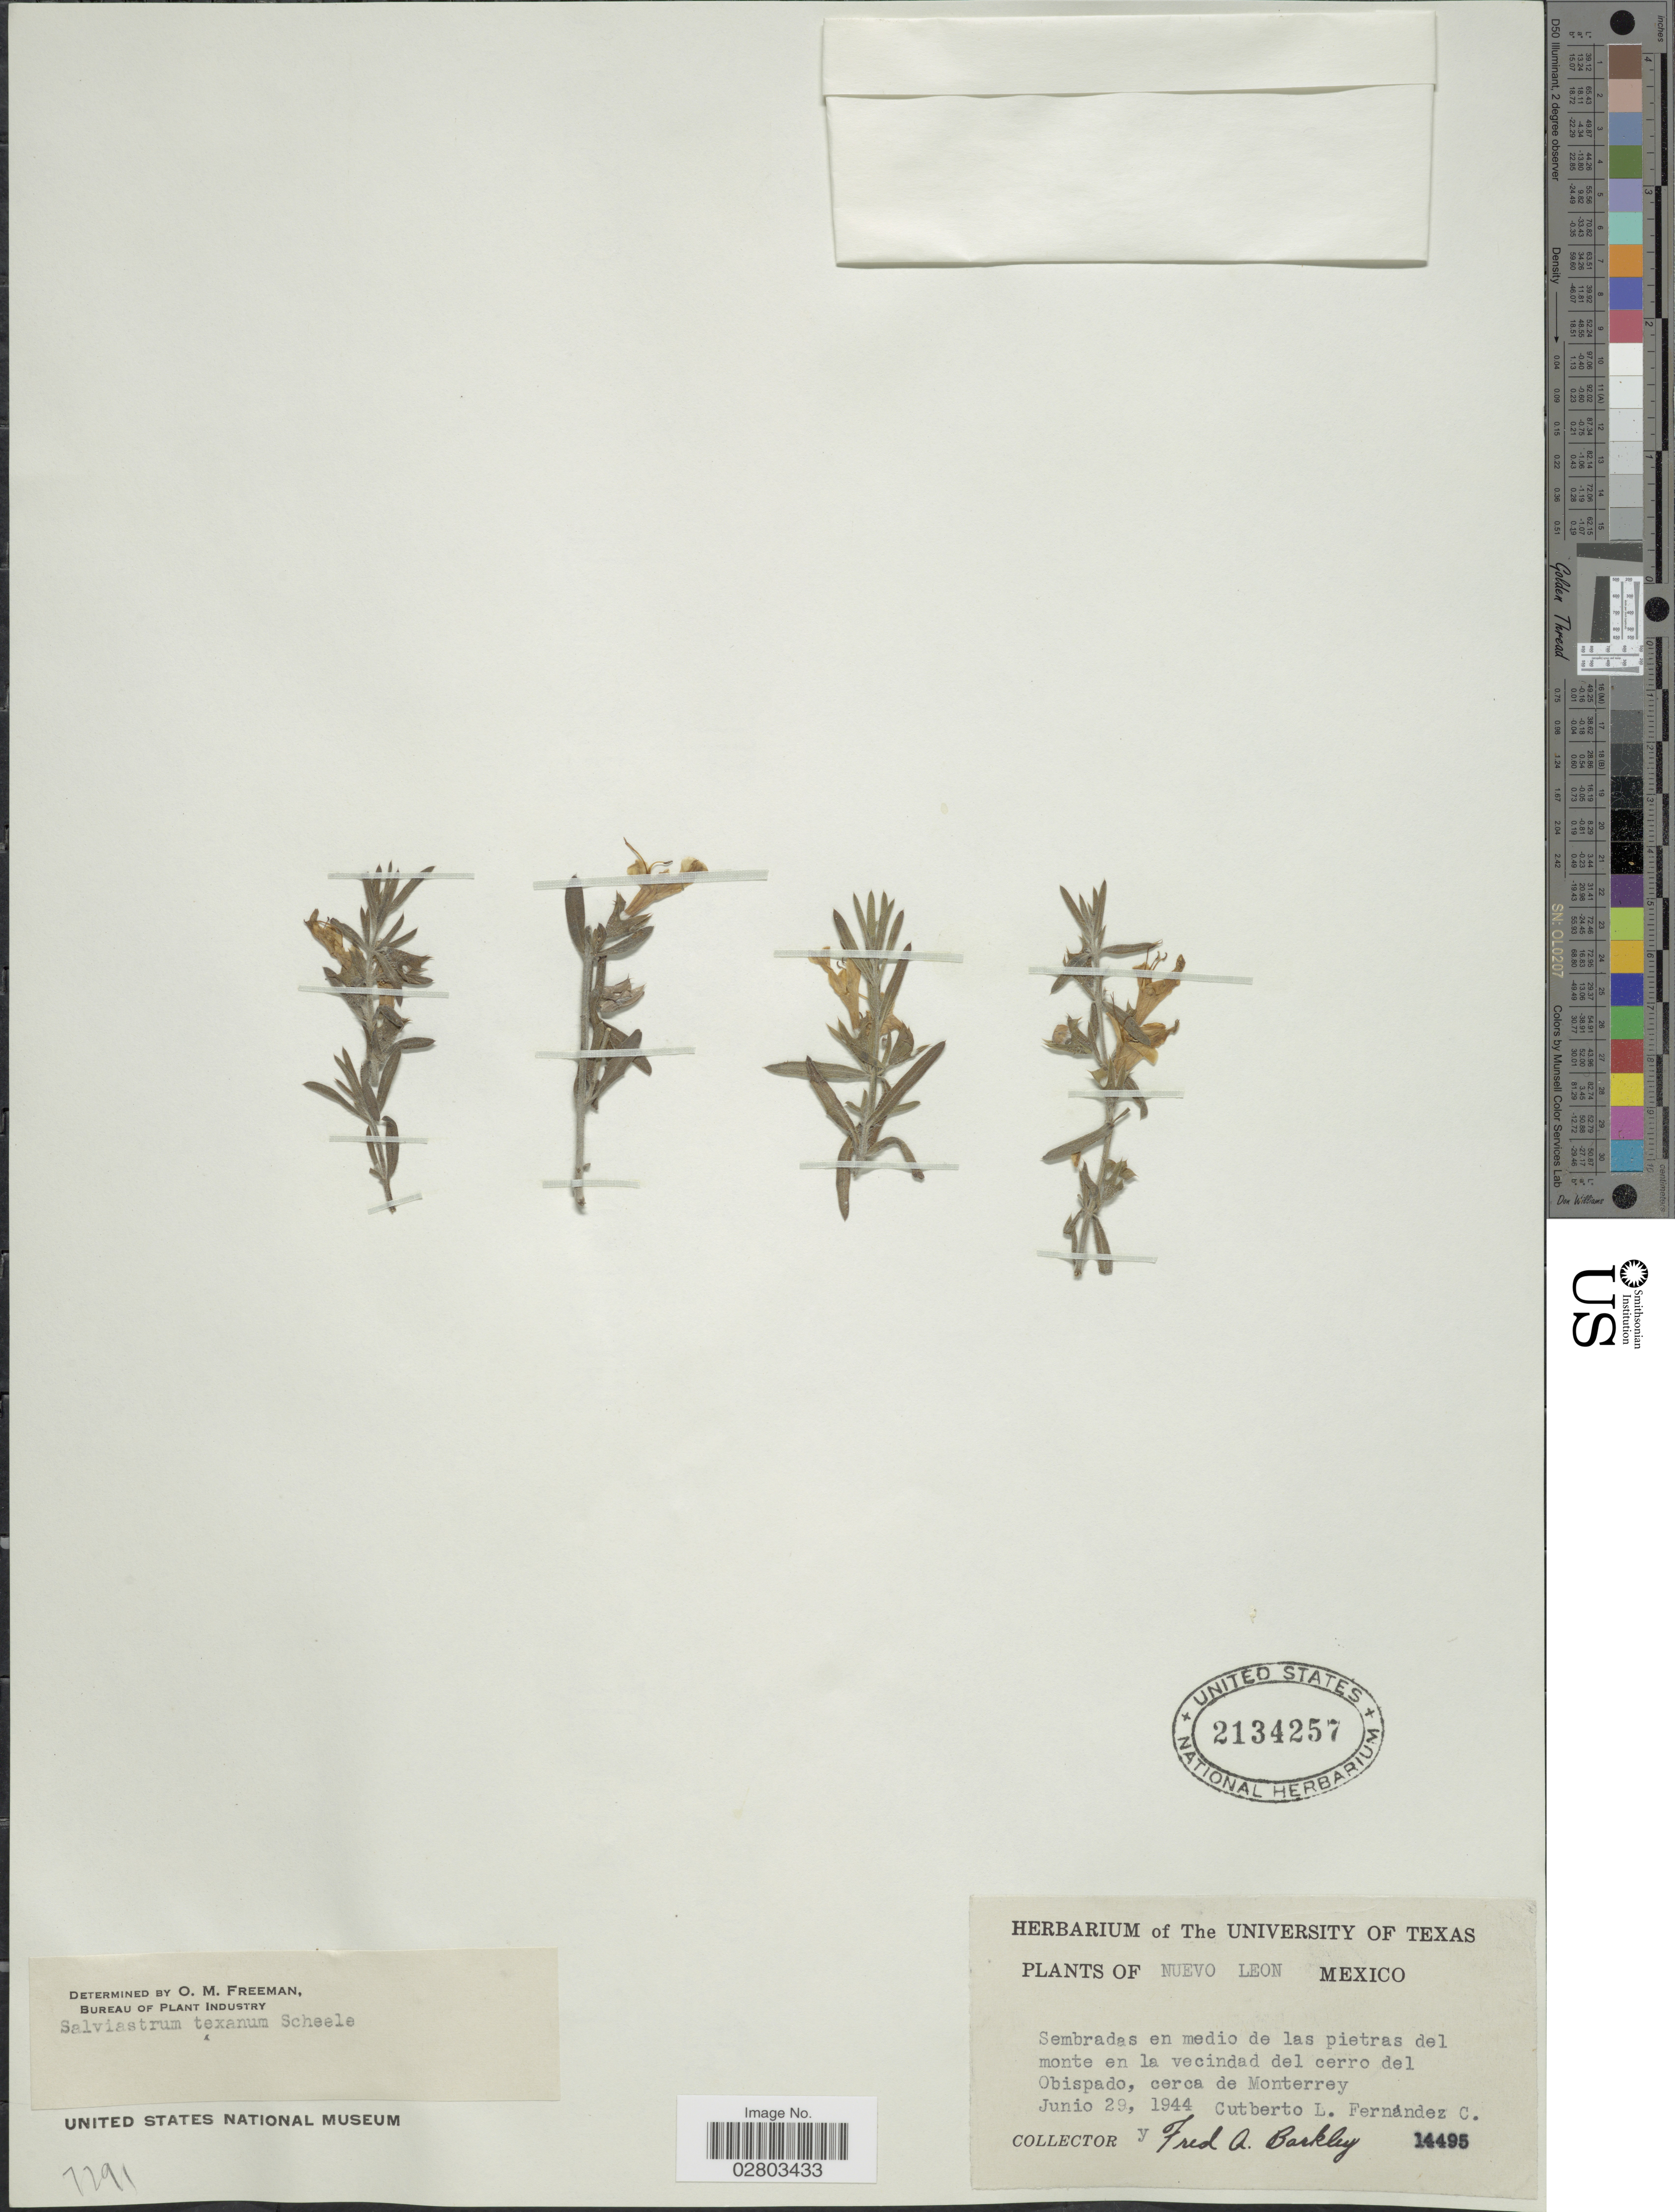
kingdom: Plantae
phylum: Tracheophyta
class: Magnoliopsida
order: Lamiales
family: Lamiaceae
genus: Salvia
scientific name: Salvia texana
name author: (Scheele) Torr.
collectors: C. L. Fernández C. & F. A. Barkley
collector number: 14495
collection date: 1944-06-29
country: Mexico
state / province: Nuevo León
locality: Sembradas en medio de las pietras del monte en la vecindad del cerro del Obispado, cerca de Monterrey.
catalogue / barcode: US 2134257